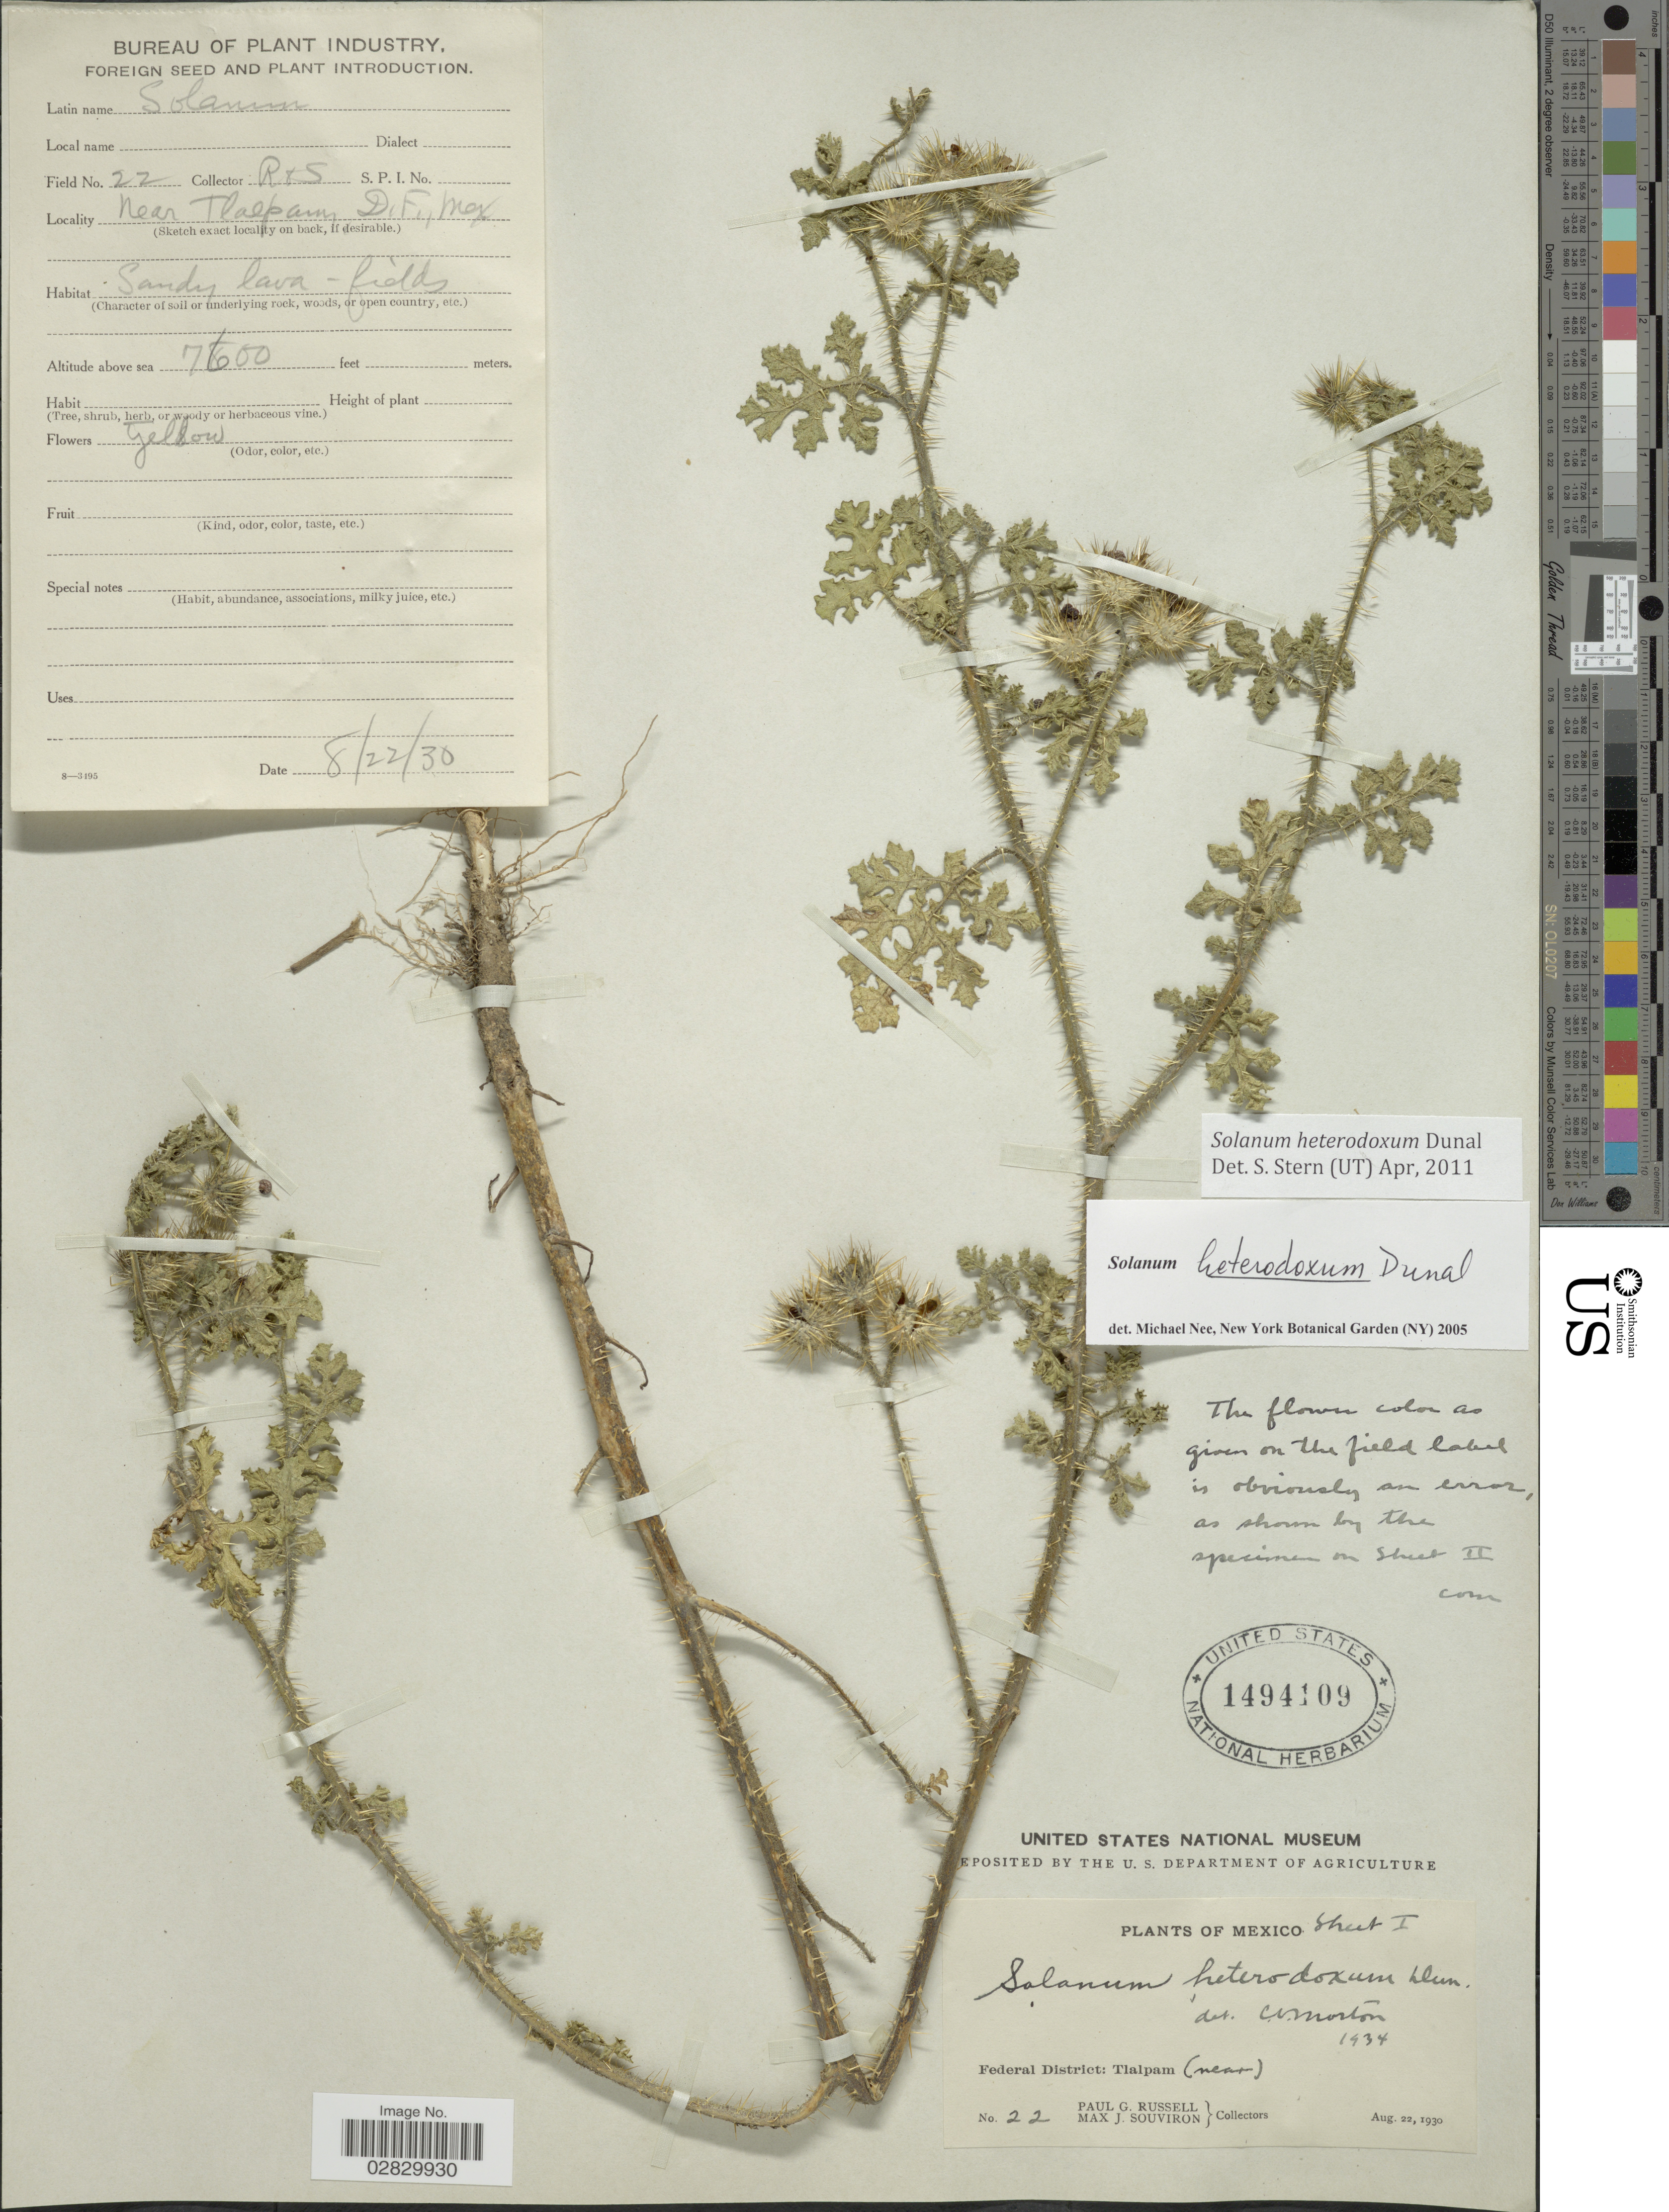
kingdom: Plantae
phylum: Tracheophyta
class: Magnoliopsida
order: Solanales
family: Solanaceae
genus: Solanum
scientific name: Solanum heterodoxum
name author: Dunal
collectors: P. G. Russell & M. J. Souviron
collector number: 22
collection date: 1930-08-22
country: Mexico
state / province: Distrito Federal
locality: Federal District: Tlalpam.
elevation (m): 2316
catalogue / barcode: US 1494109